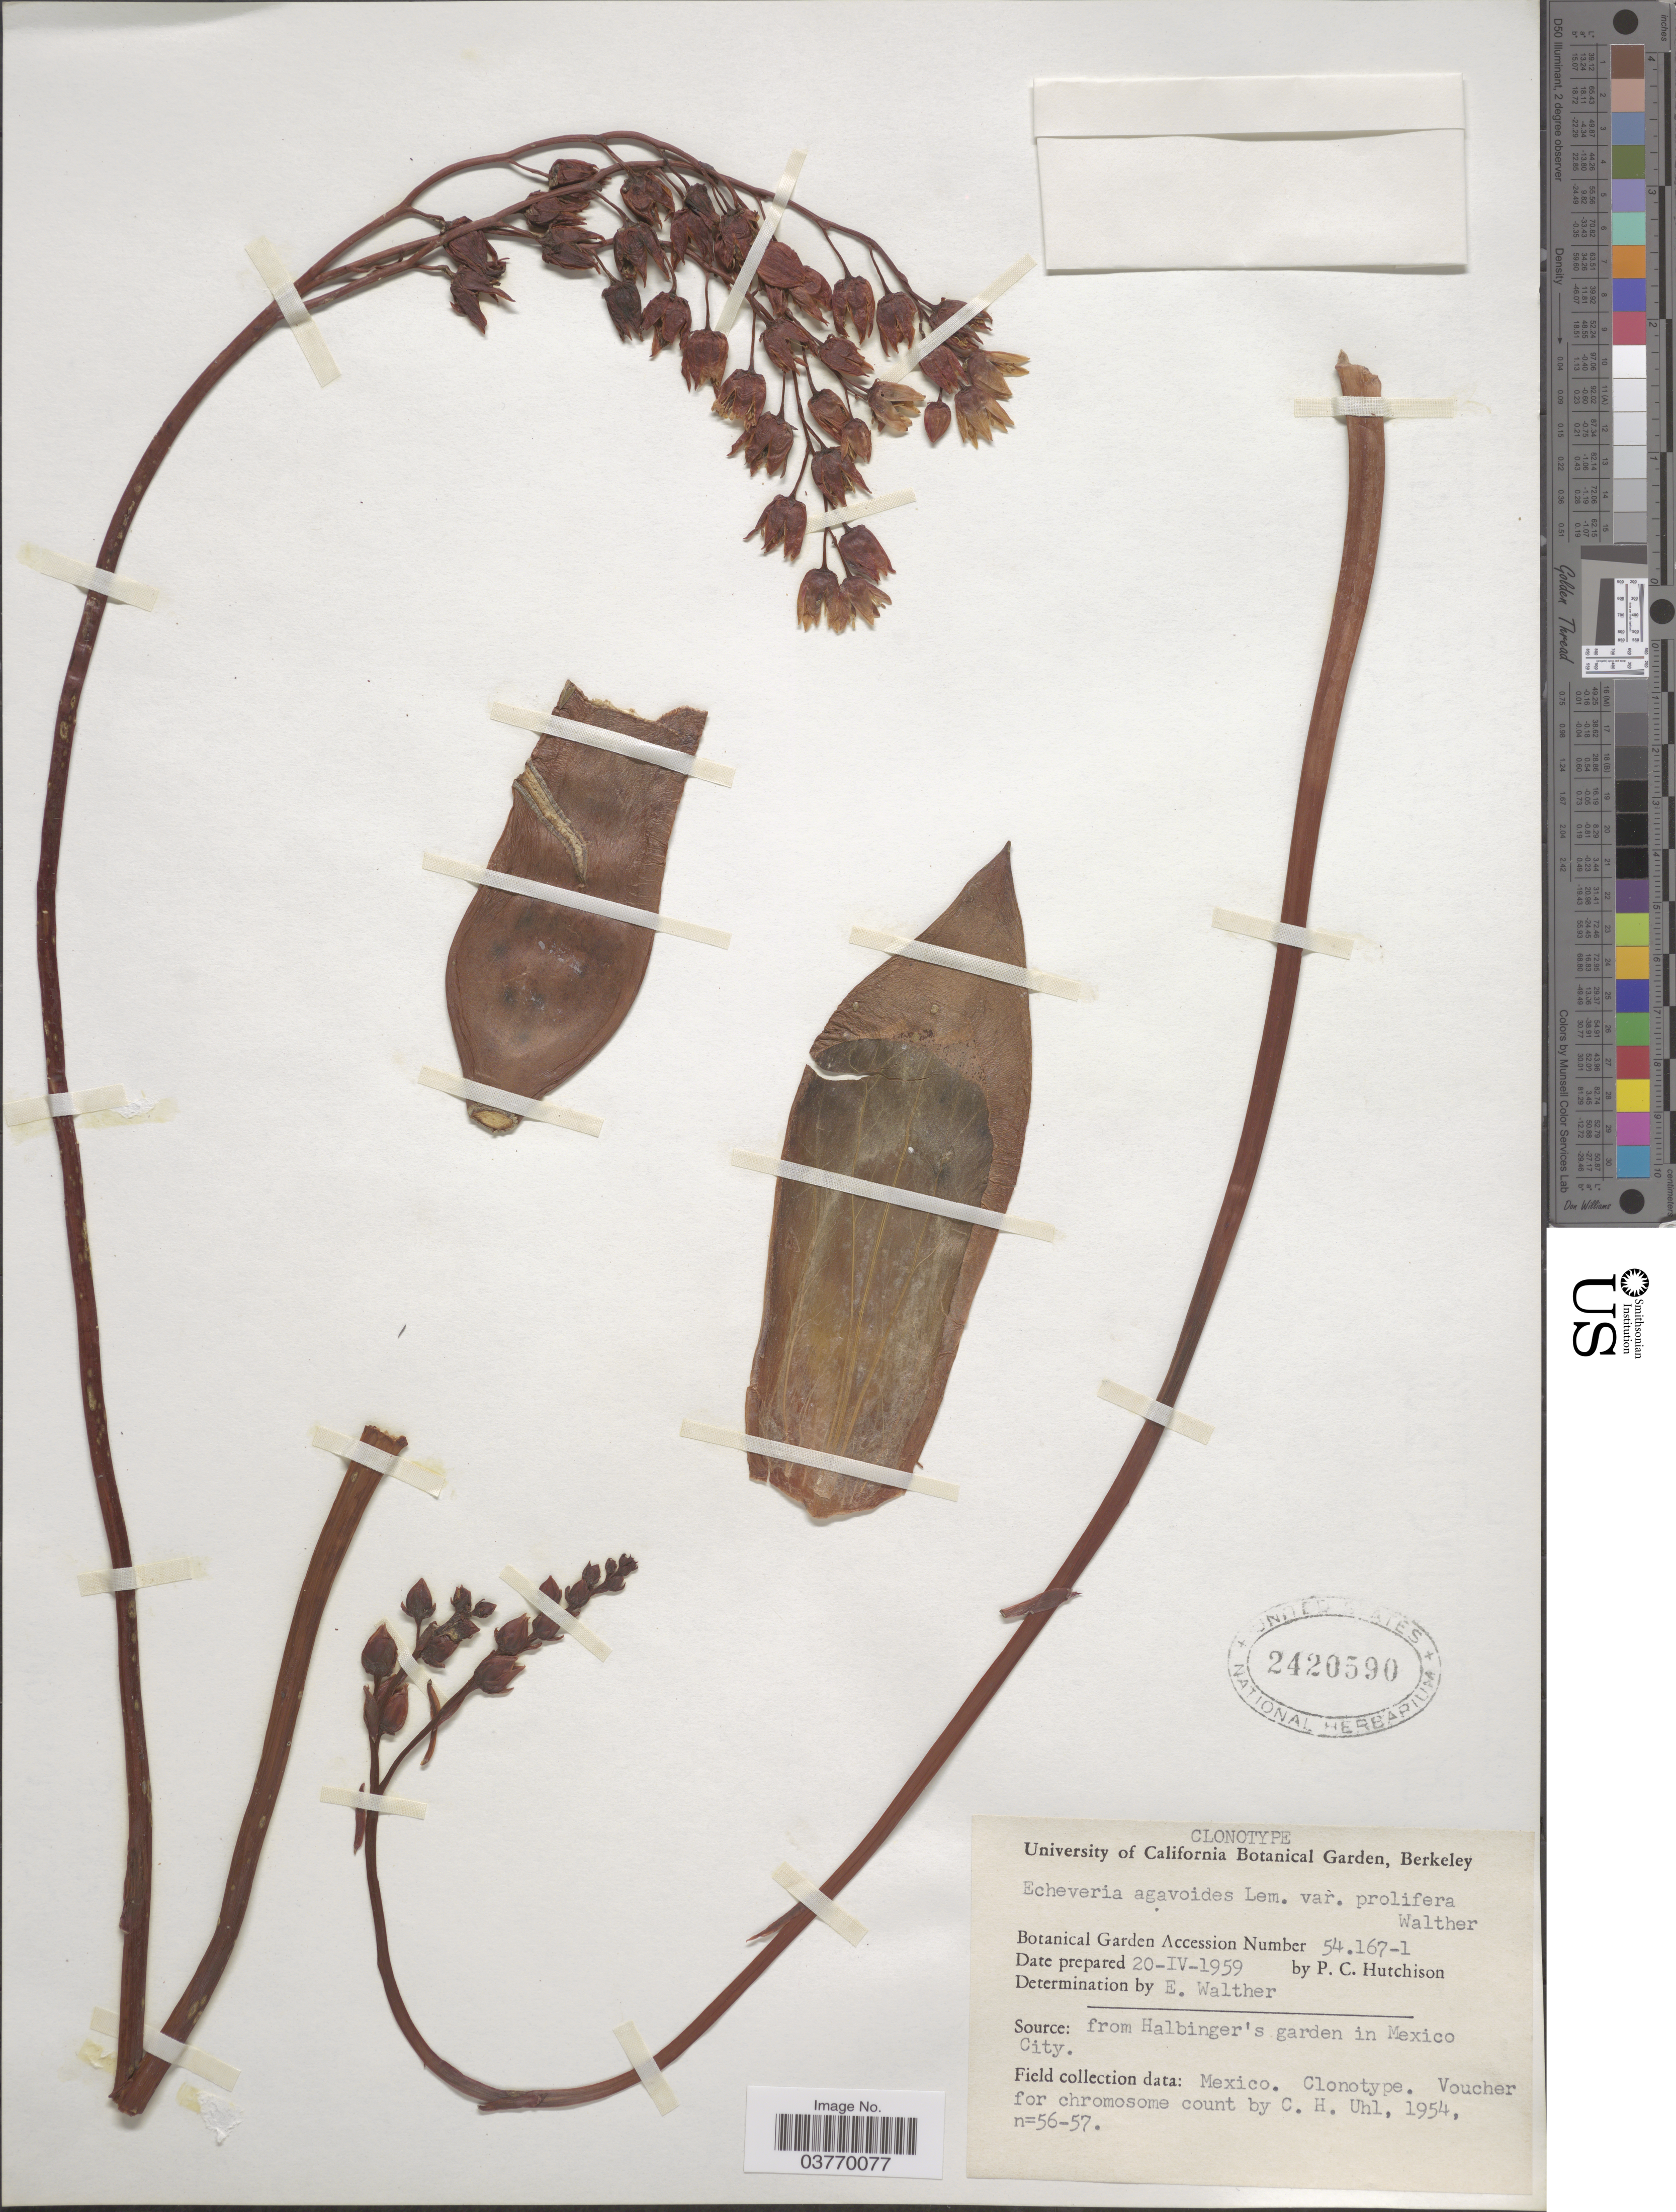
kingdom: Plantae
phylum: Tracheophyta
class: Magnoliopsida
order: Saxifragales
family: Crassulaceae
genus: Echeveria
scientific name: Echeveria agavoides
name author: Lem.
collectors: P. C. Hutchison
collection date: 1959-04-20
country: United States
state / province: California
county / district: Alameda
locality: University of California Botanical Garden, Berkeley.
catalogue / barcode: US 2420590